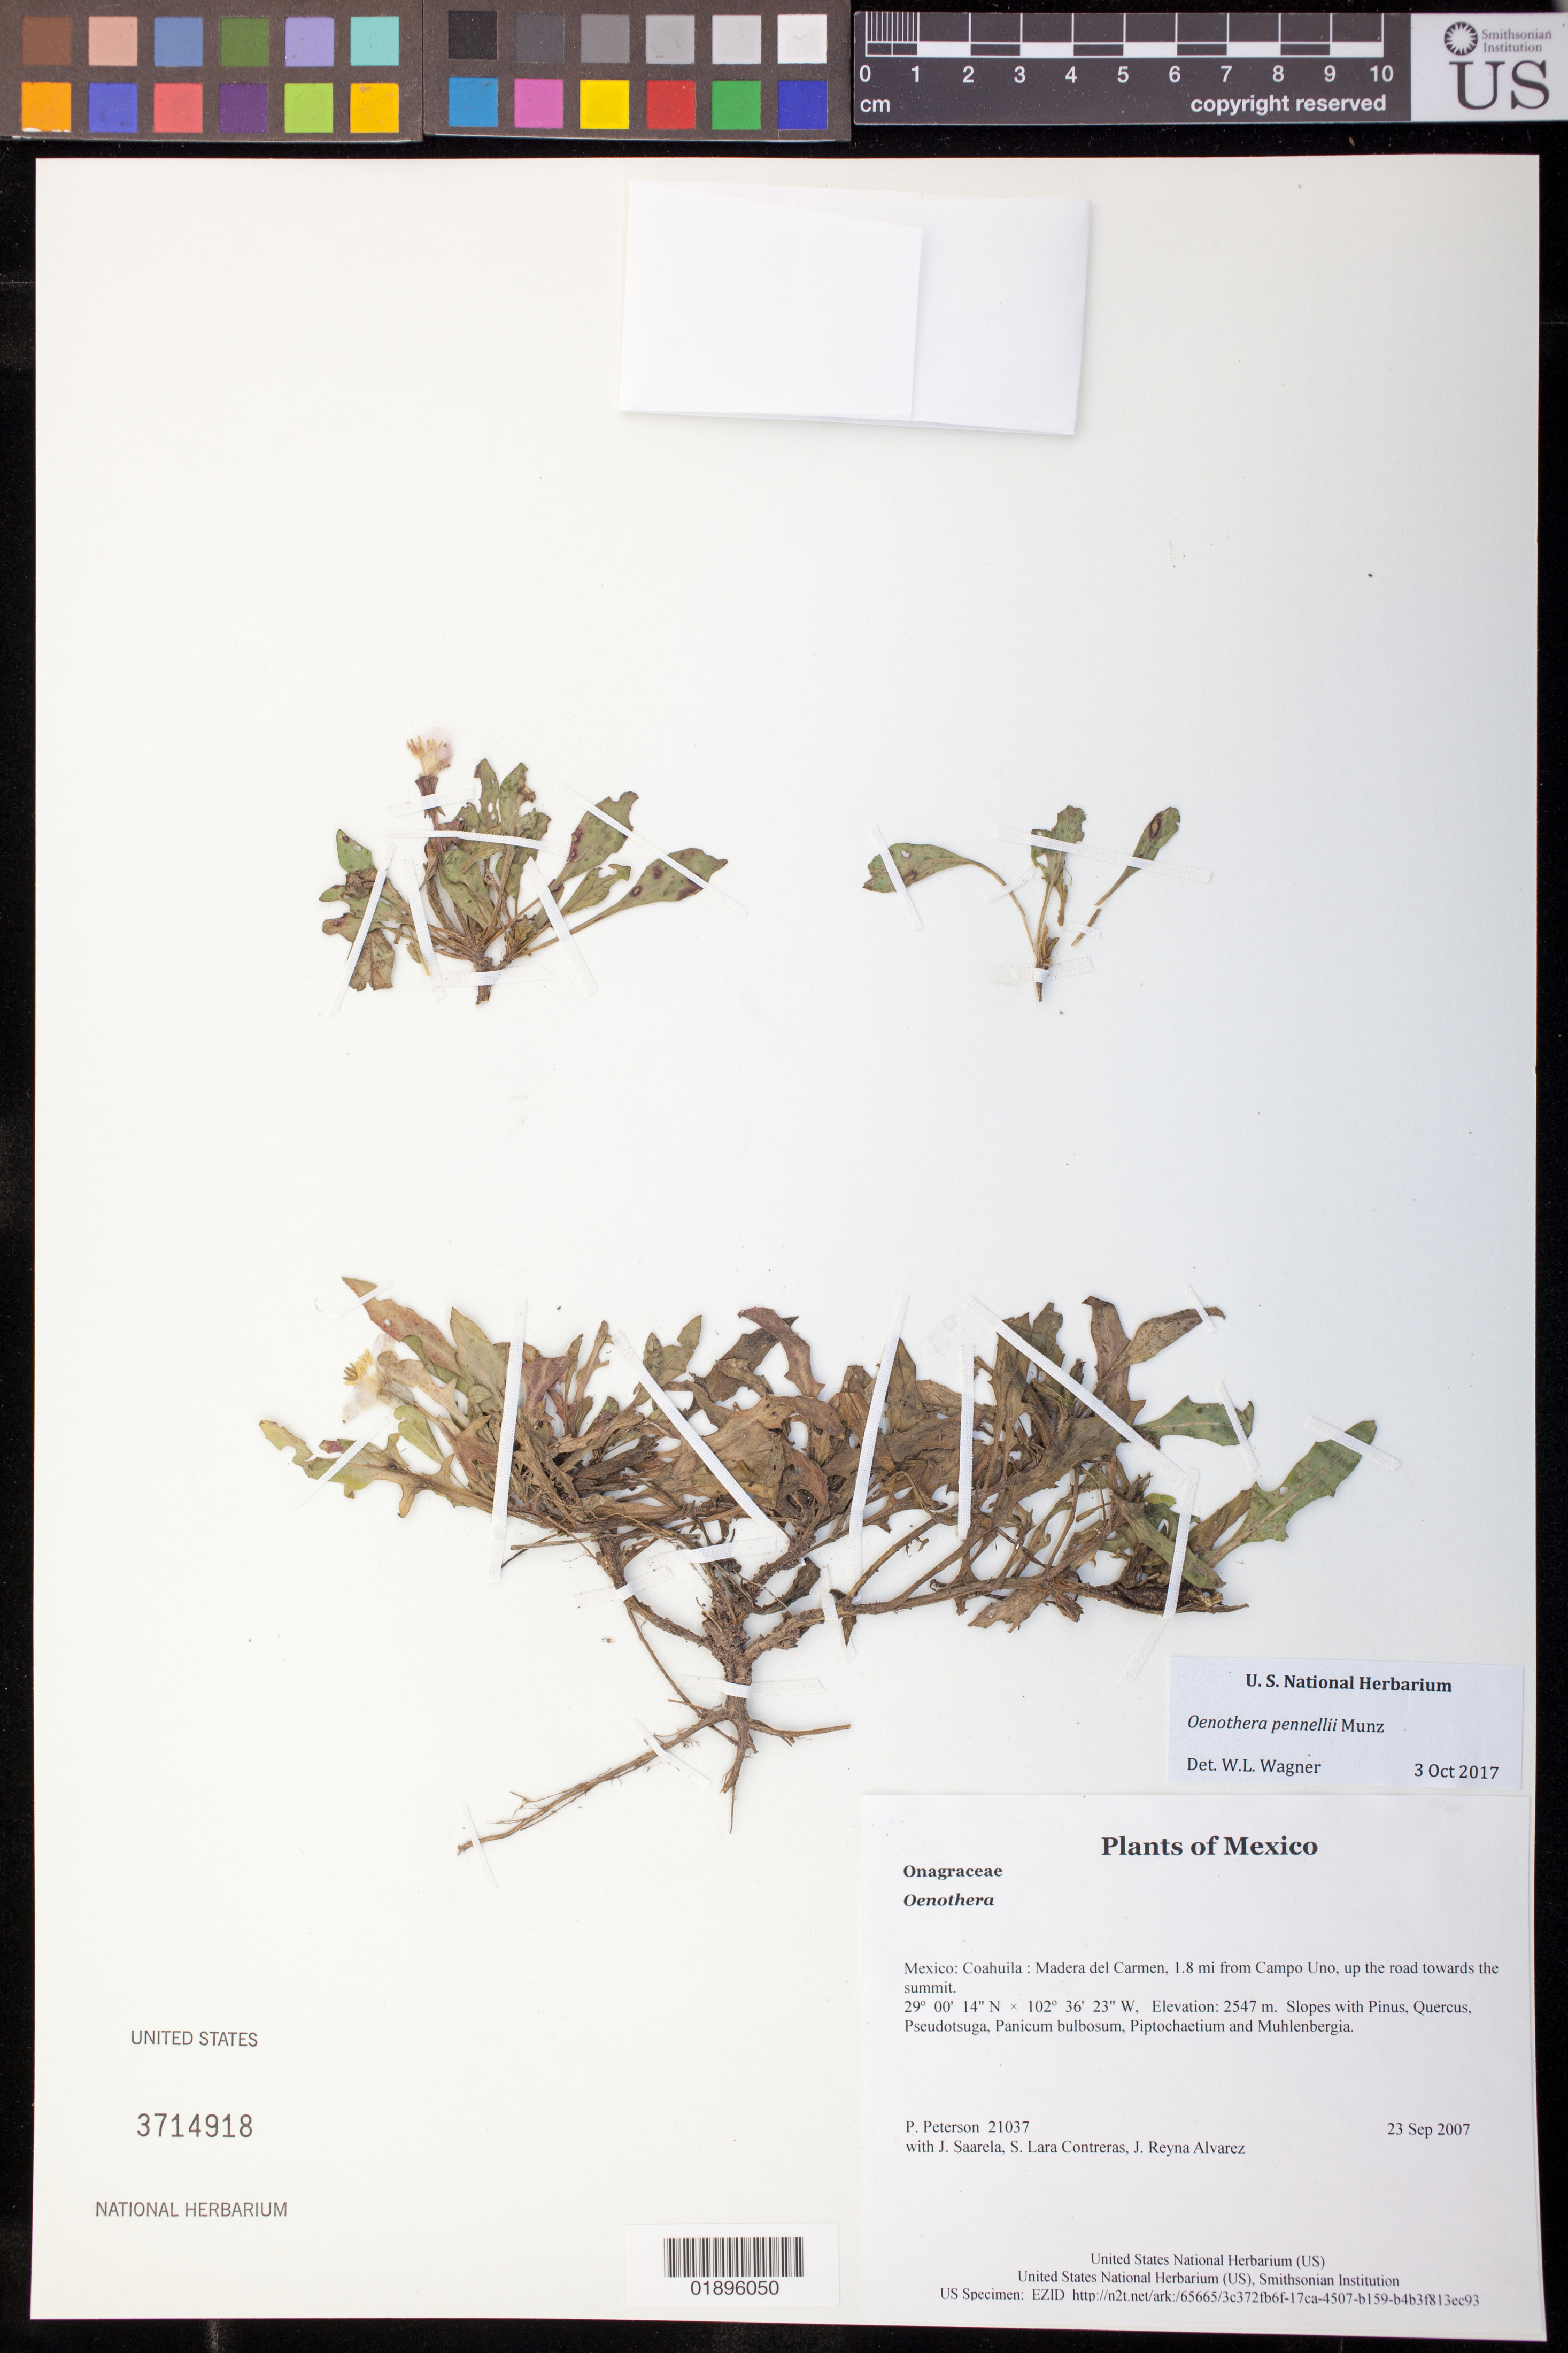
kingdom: Plantae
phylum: Tracheophyta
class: Magnoliopsida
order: Myrtales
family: Onagraceae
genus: Oenothera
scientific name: Oenothera pennellii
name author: Munz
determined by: Wagner, W. L., (BOT), Smithsonian Institution - National Museum of Natural History (UNITED STATES)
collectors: P. M. Peterson, J. Saarela, S. Lara Contreras & J. Reyna Alvarez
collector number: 21037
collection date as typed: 23 Sep 2007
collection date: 2007-09-23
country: Mexico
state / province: Coahuila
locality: Madera del Carmen, 1.8 mi from Campo Uno, up the road towards the summit.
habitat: Slopes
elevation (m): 2547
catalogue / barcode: US 3714918